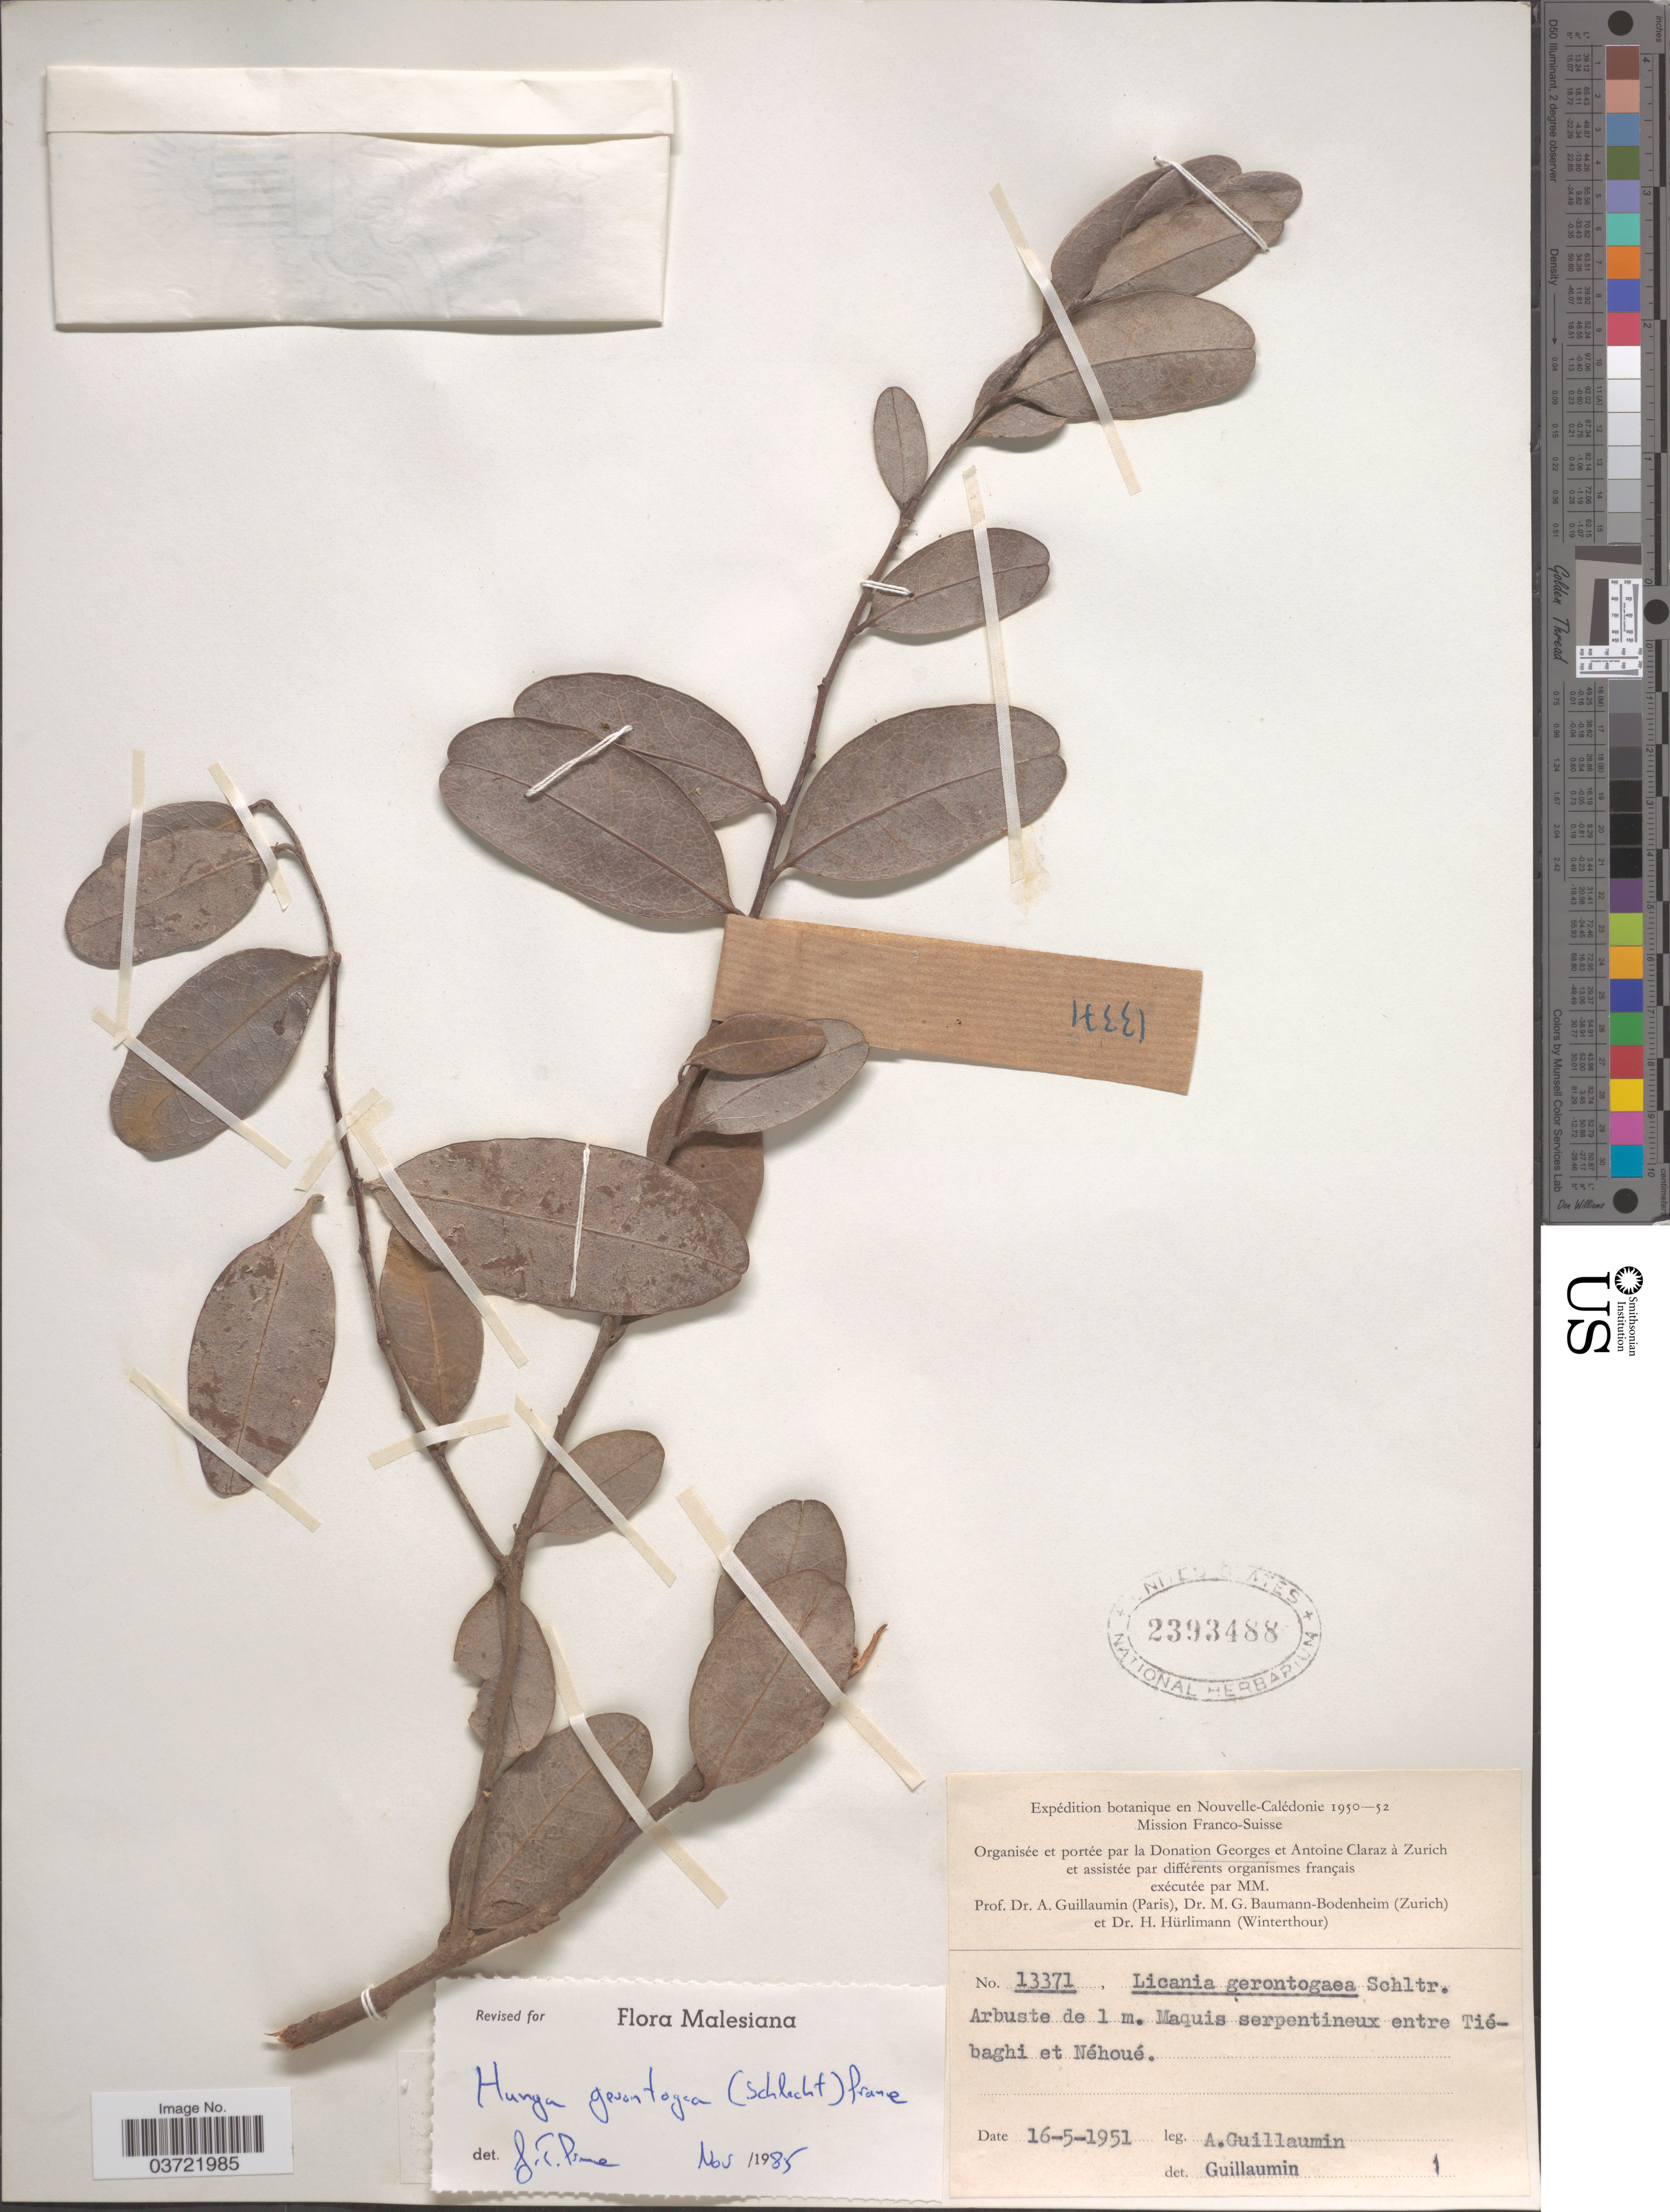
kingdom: Plantae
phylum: Tracheophyta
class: Magnoliopsida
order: Malpighiales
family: Chrysobalanaceae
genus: Hunga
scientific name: Hunga gerontogea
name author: (Schltr.) Prance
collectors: A. Guillaumin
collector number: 13371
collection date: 1951-05-16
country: New Caledonia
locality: Nouvelle-Calédonie. Maquis serpentineux entre Tiébaghi et Néhoué.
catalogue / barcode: US 2393488